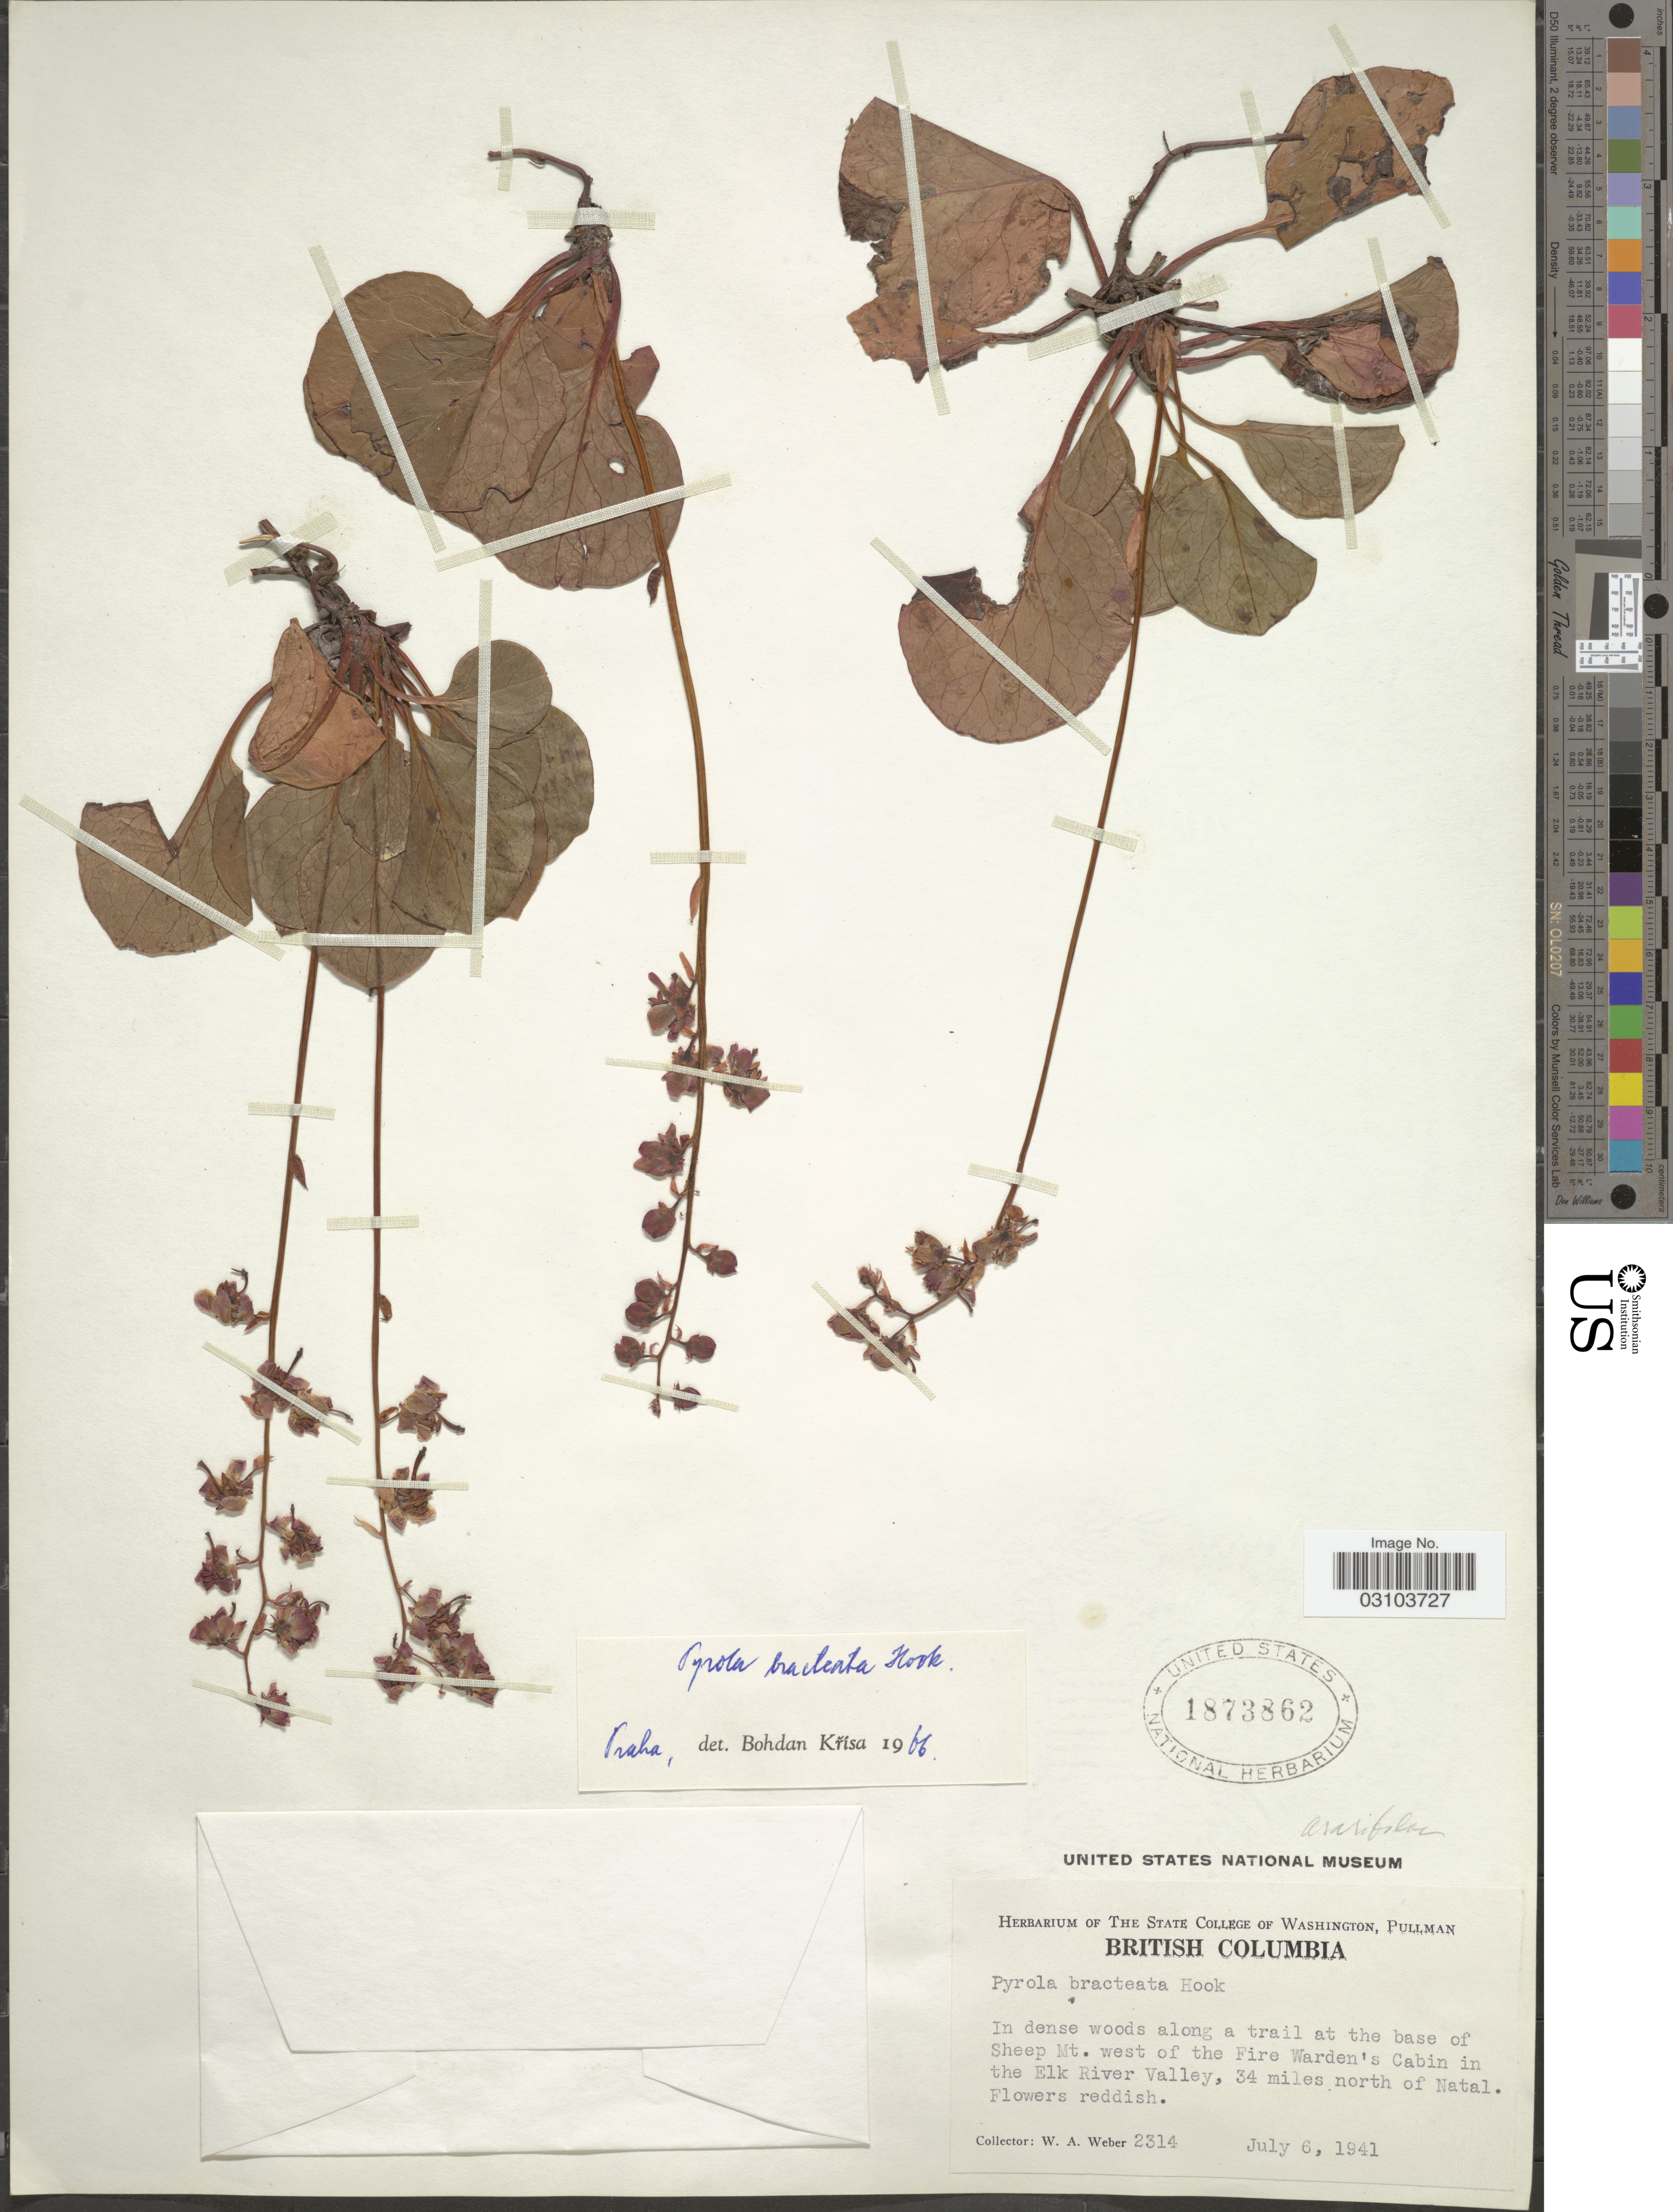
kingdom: Plantae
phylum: Tracheophyta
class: Magnoliopsida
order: Ericales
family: Ericaceae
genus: Pyrola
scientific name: Pyrola bracteata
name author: Hook.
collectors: W. A. Weber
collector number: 2314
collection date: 1941-07-06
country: Canada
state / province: British Columbia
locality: Along a trail at the base of Sheep Mt. west of the Fire Warden's Cabin in the Elk River Valley, 34 miles north of Natal.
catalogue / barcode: US 1873862